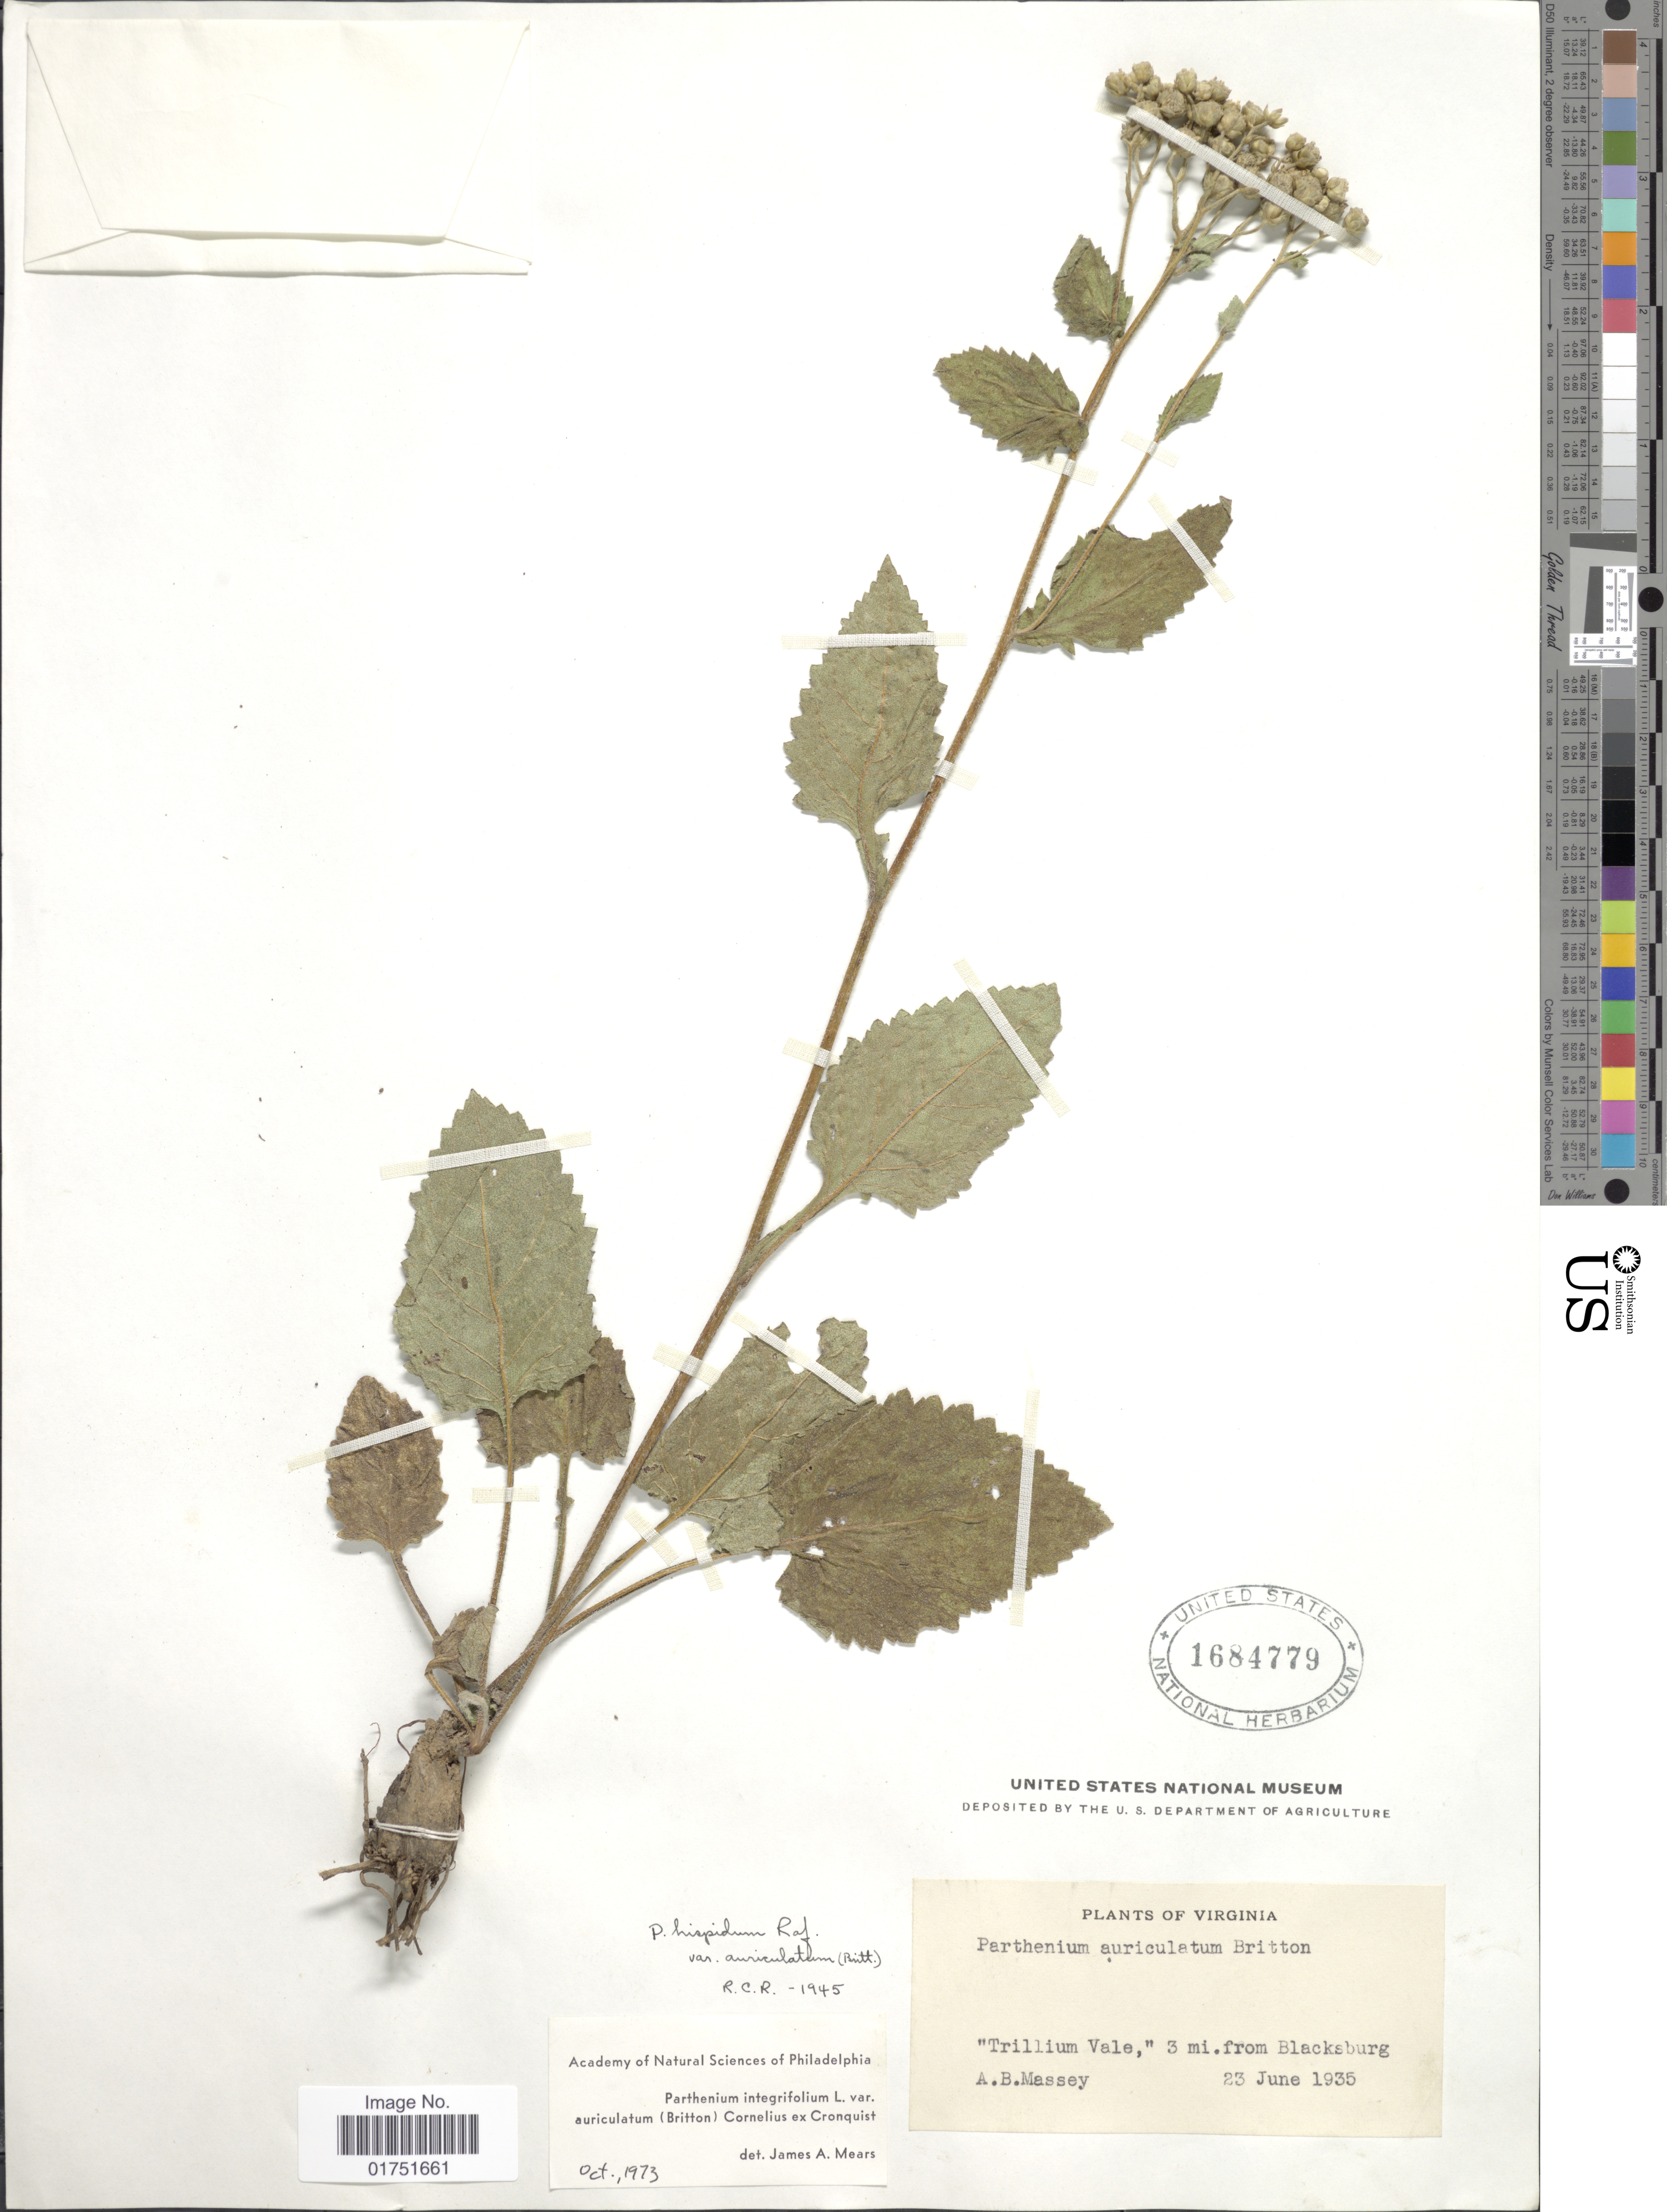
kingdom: Plantae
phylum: Tracheophyta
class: Magnoliopsida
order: Asterales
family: Asteraceae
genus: Parthenium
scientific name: Parthenium auriculatum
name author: Britton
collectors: A. Massey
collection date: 1935-06-23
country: United States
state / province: Virginia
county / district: Montgomery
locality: Trillium Vale, 3 mi from Blacksburg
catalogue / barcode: US 1684779